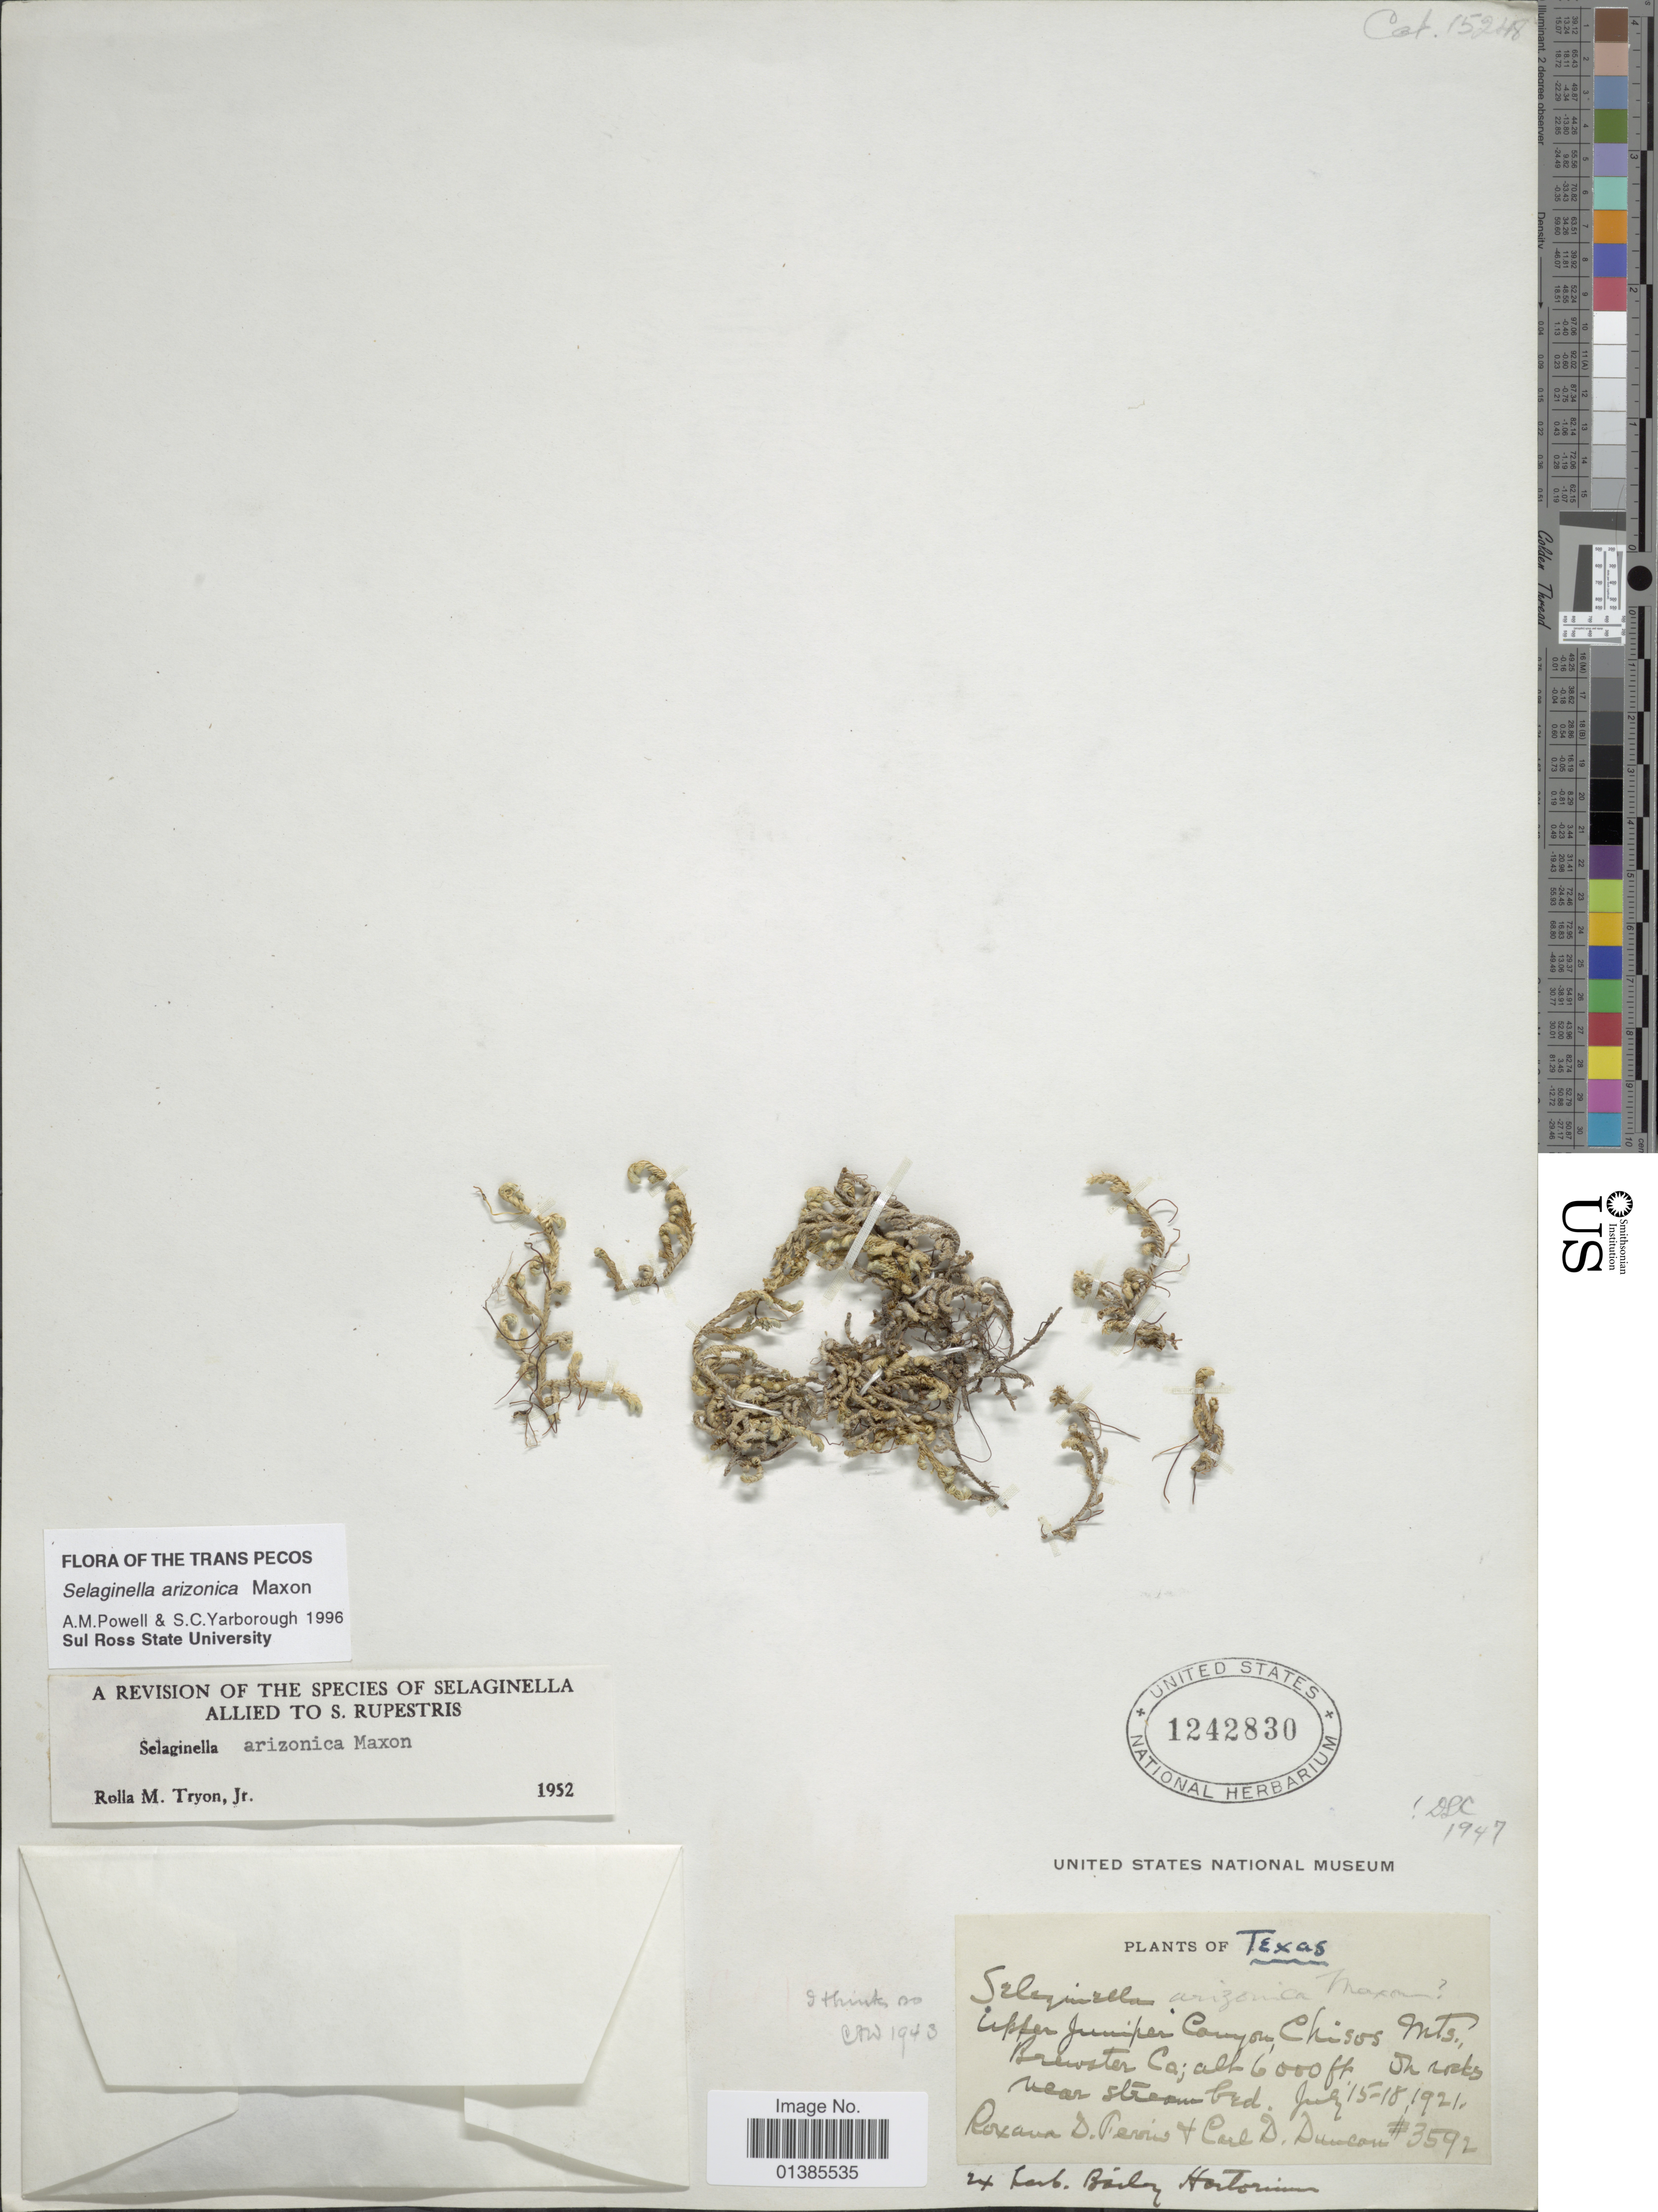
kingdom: Plantae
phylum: Tracheophyta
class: Lycopodiopsida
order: Selaginellales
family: Selaginellaceae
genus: Selaginella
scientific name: Selaginella arizonica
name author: Maxon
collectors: R. Ferriss & C. Duncan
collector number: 3592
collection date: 1921-07-15/1921-07-18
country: United States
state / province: Texas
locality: Upper Juniper Canyon, Chisos Mts., Brewster Co.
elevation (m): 1829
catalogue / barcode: US 1242830